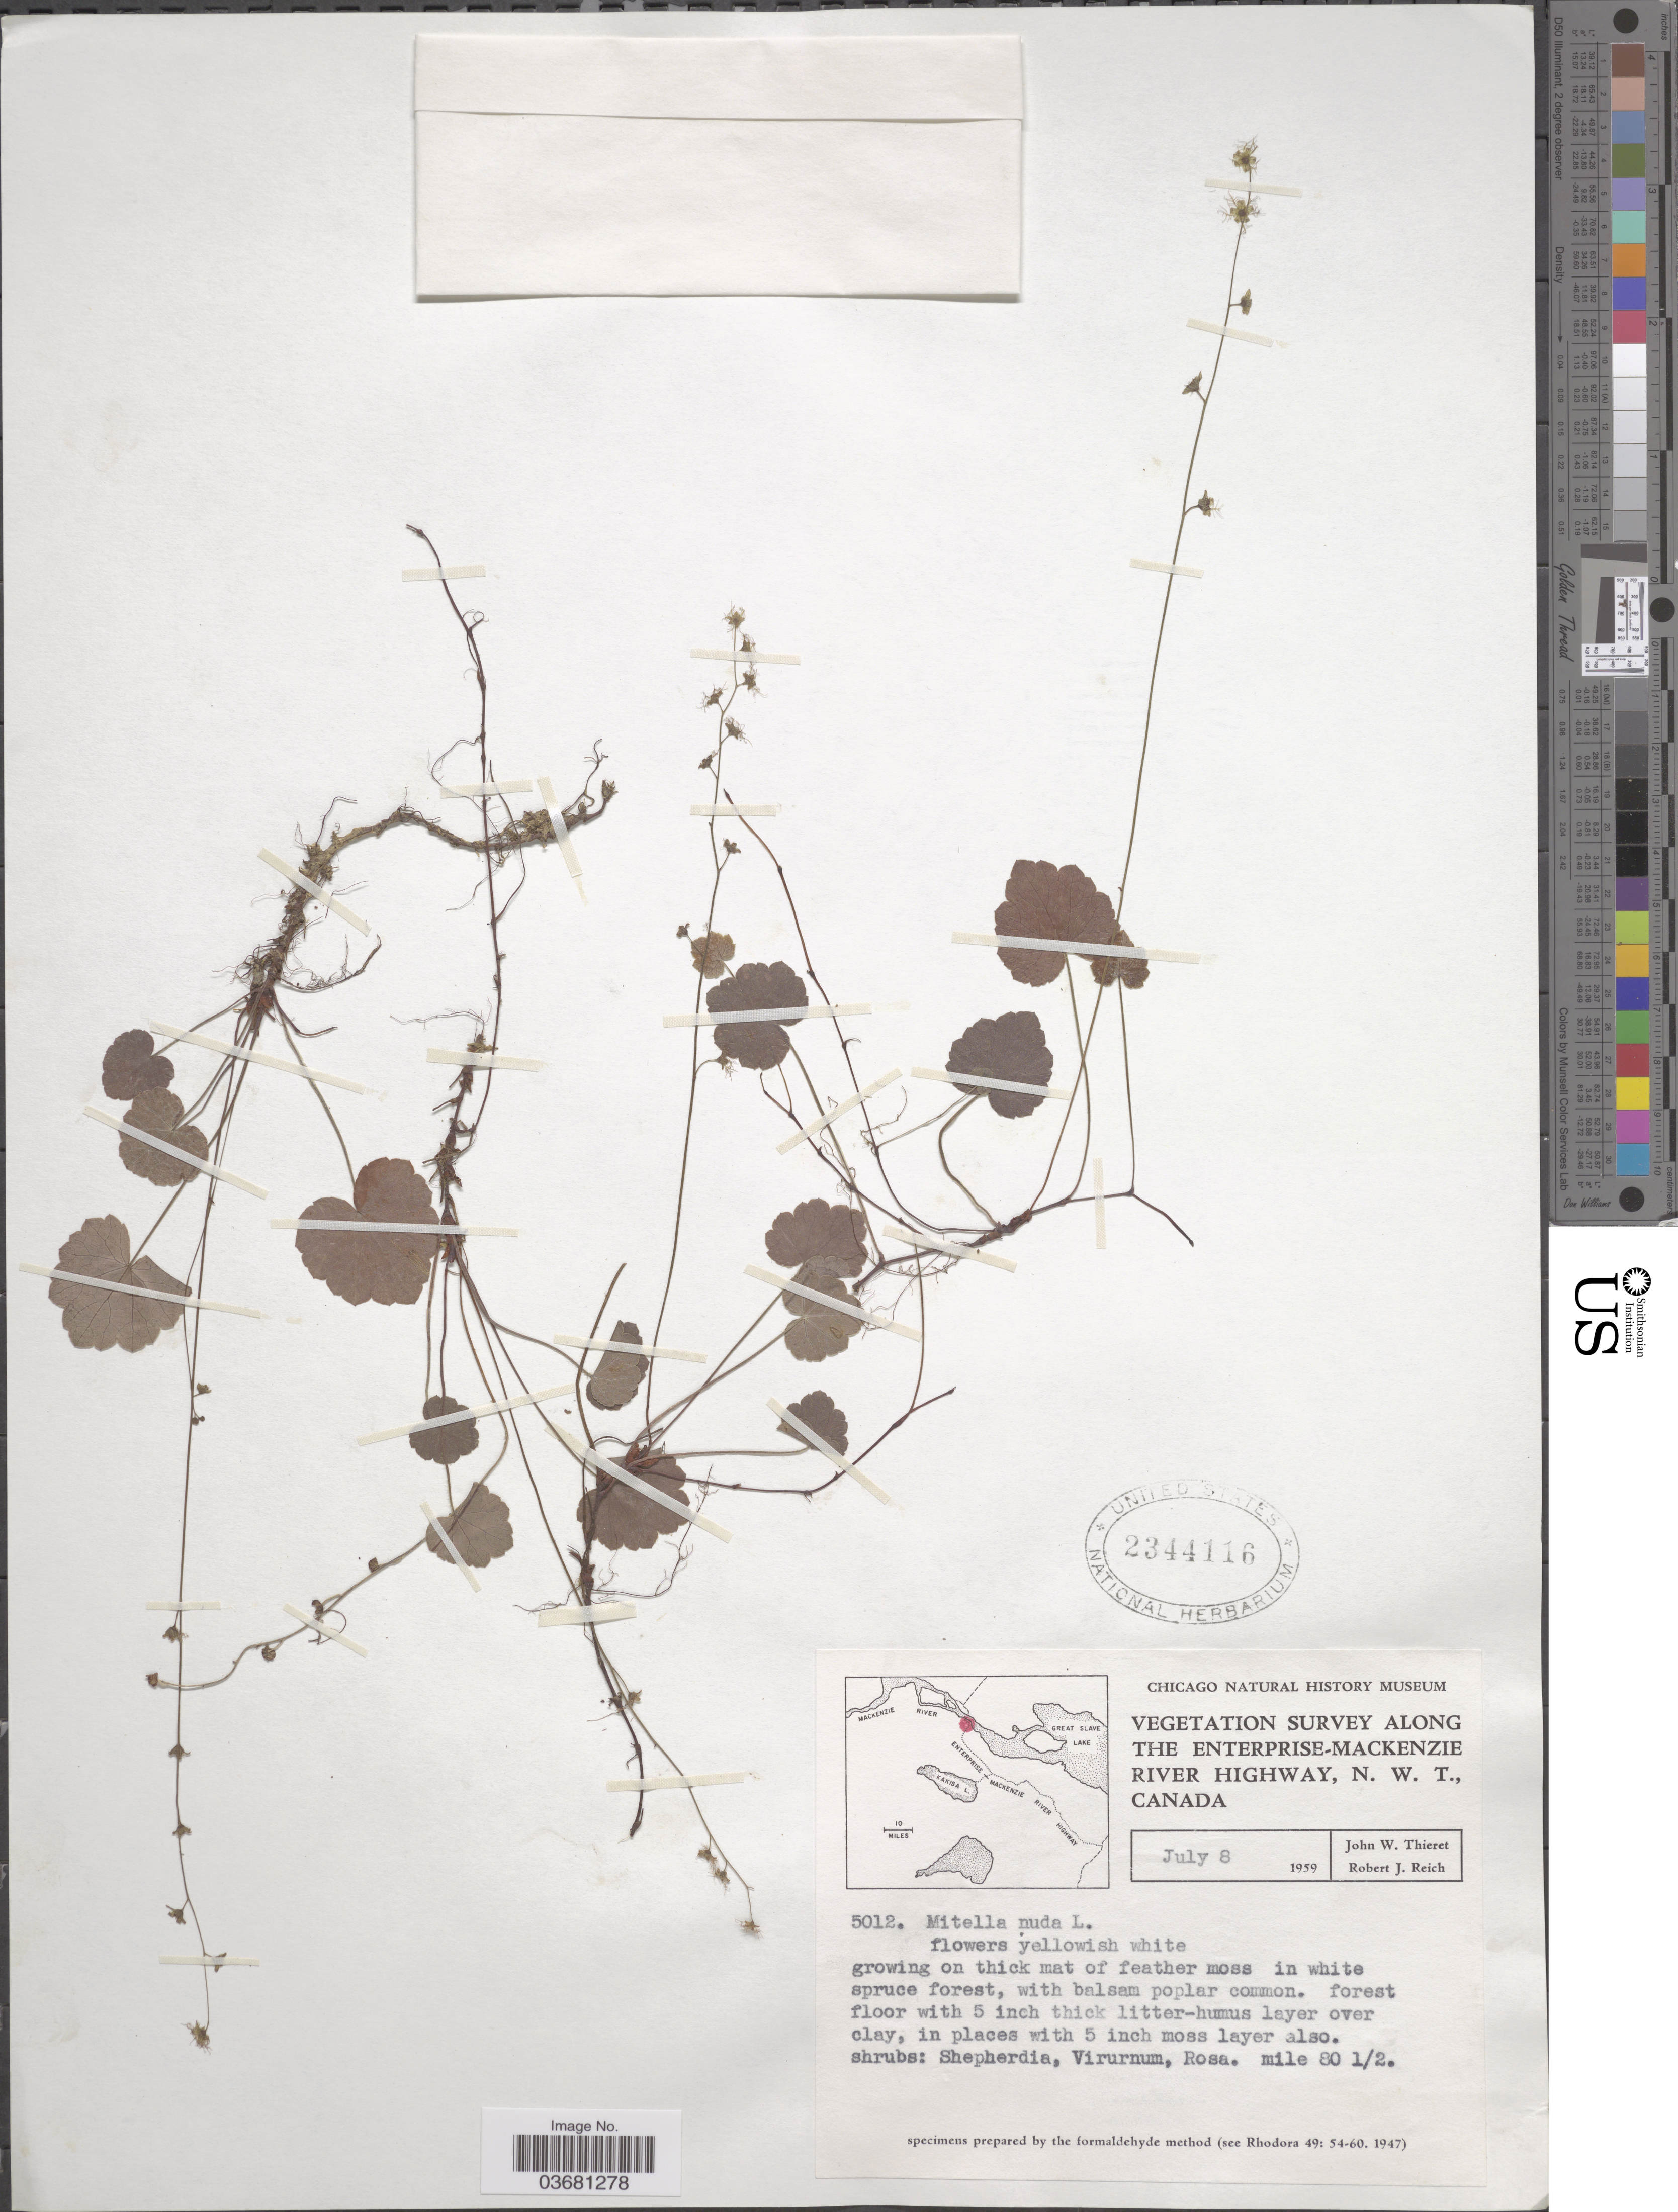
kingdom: Plantae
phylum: Tracheophyta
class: Magnoliopsida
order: Saxifragales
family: Saxifragaceae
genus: Mitella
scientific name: Mitella nuda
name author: L.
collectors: J. W. Thieret & R. Reich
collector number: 5012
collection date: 1959-07-08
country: Canada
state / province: Northwest Territories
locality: Vegetation Survey along the Enterprise-Mackenzie River Highway, N. W. T. Mile 80 ½.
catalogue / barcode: US 2344116